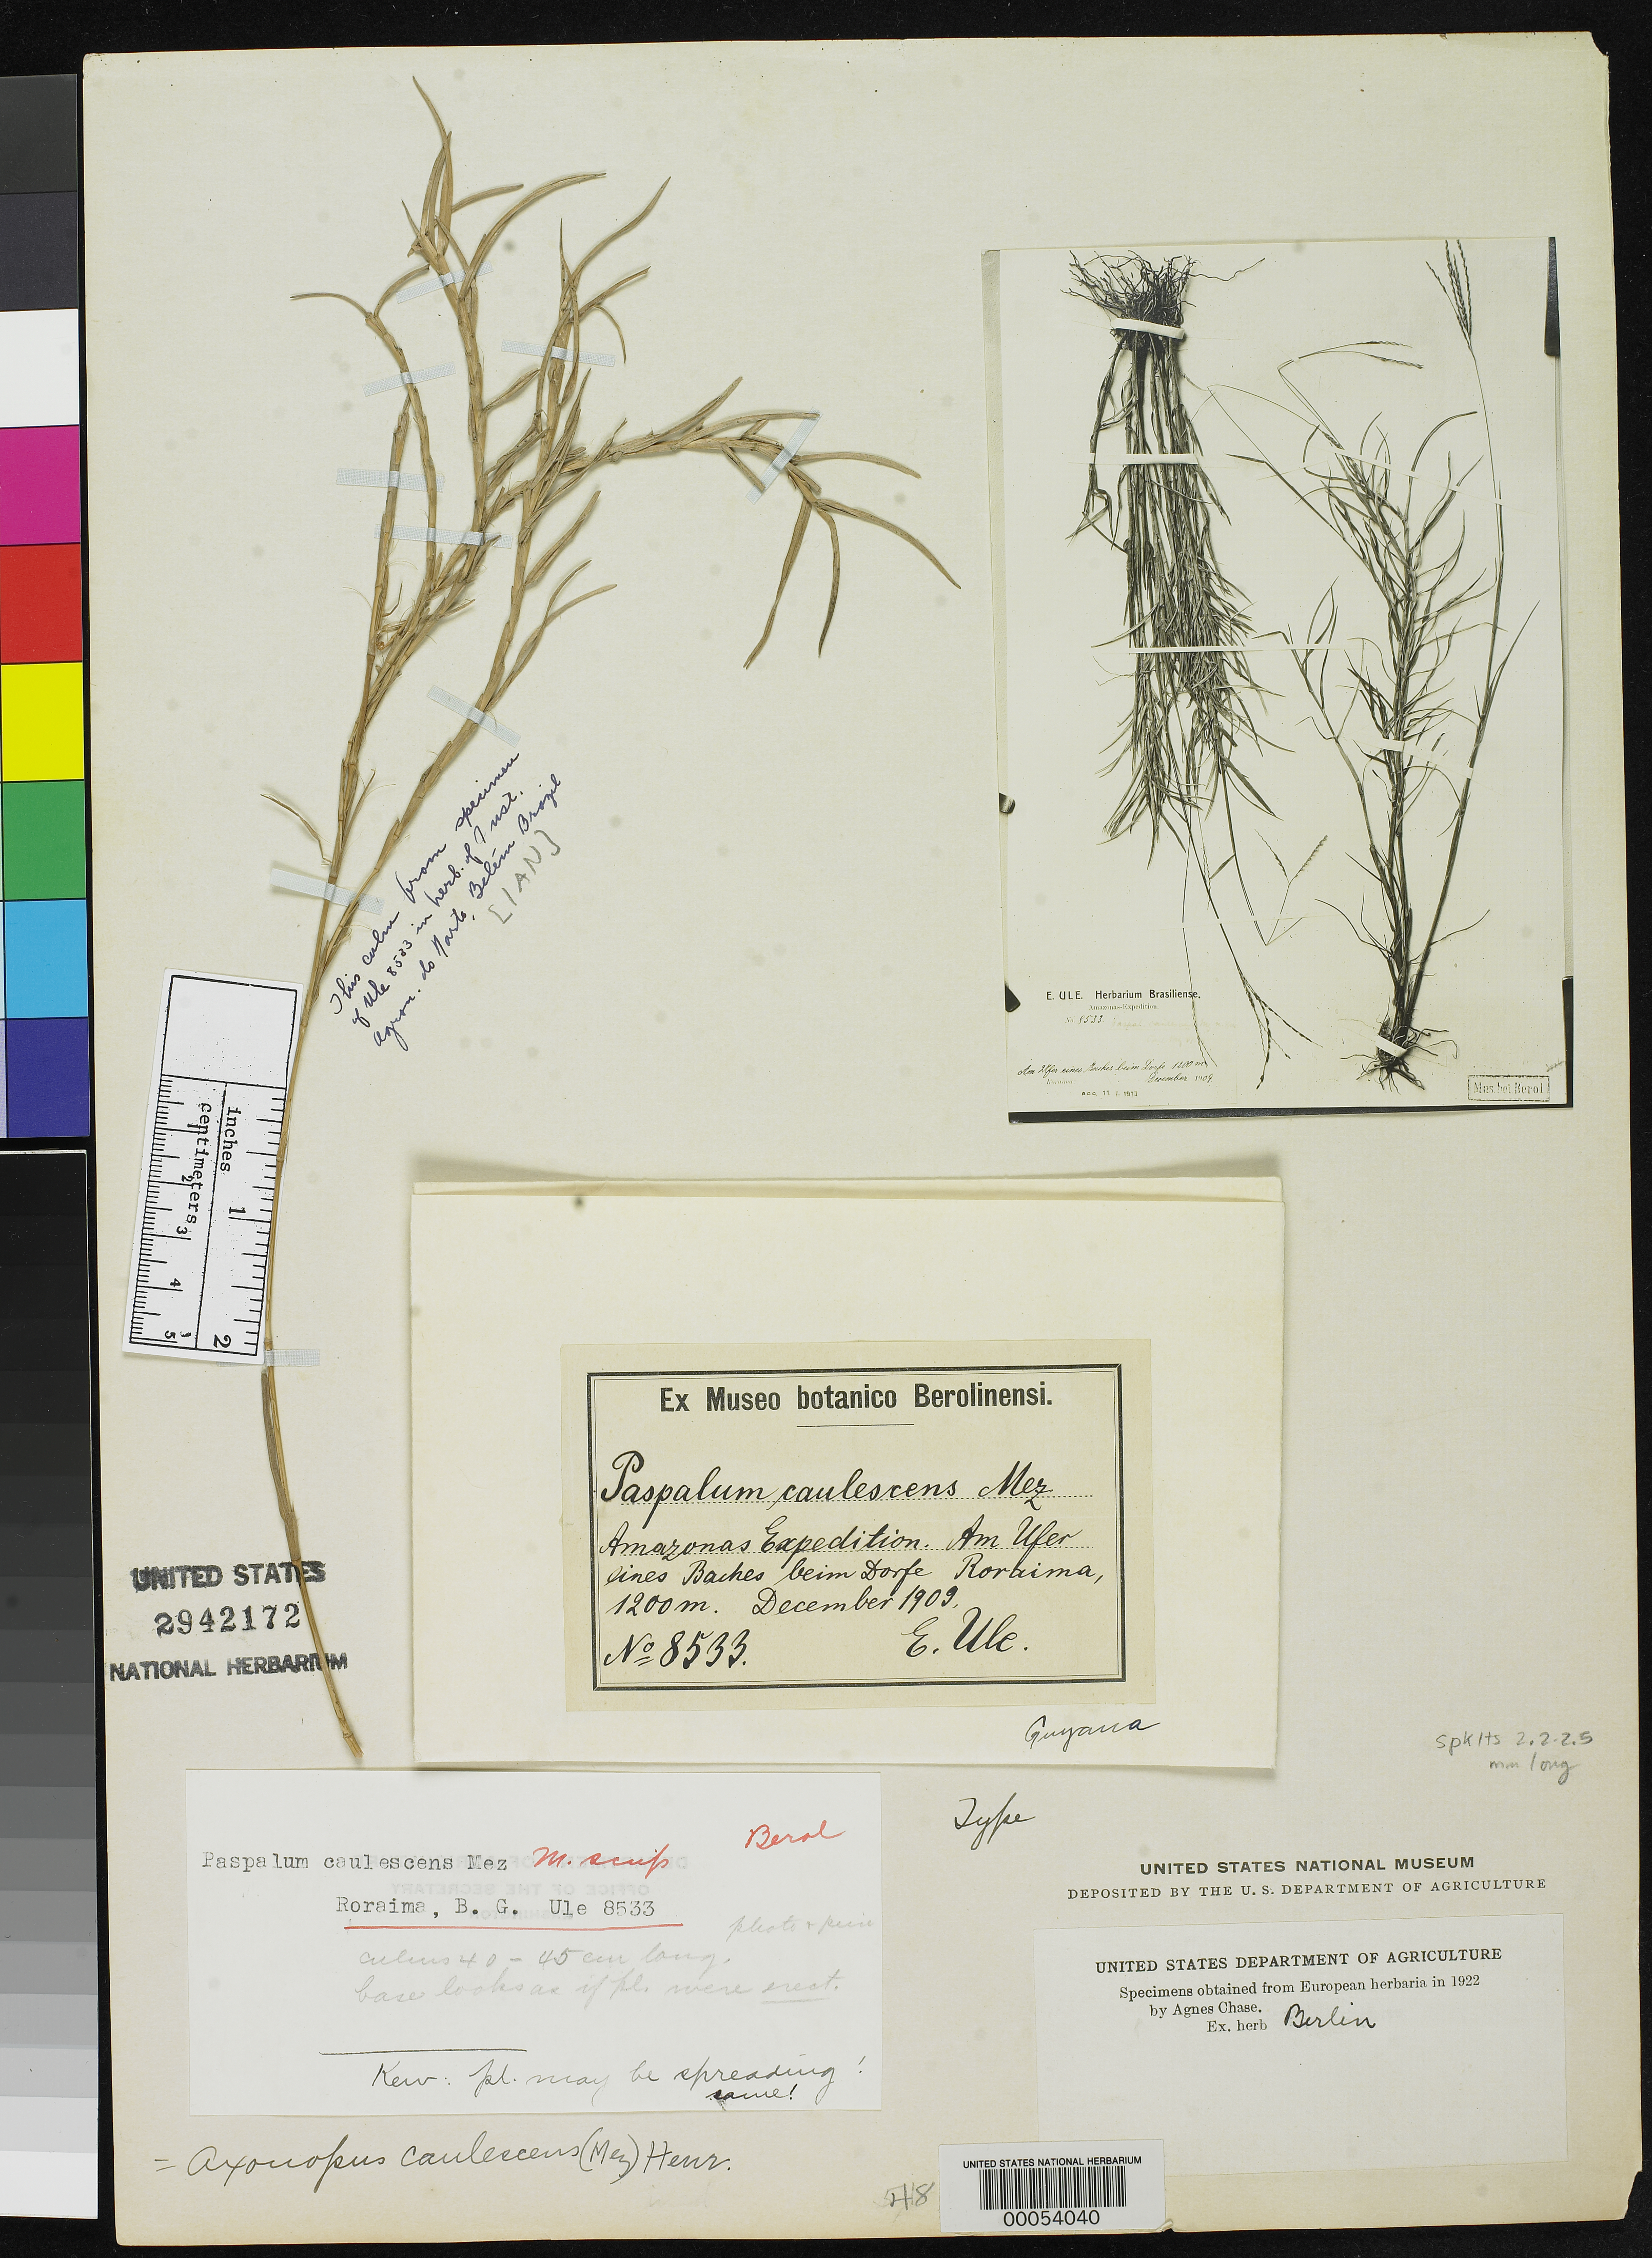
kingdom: Plantae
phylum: Tracheophyta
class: Liliopsida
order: Poales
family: Poaceae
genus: Paspalum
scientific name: Paspalum caulescens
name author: Mez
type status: Isotype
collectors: E. H. Ule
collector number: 8533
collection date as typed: Dec 1903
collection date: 1903-12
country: Guyana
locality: Roraima.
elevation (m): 1200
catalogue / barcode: US 2942172